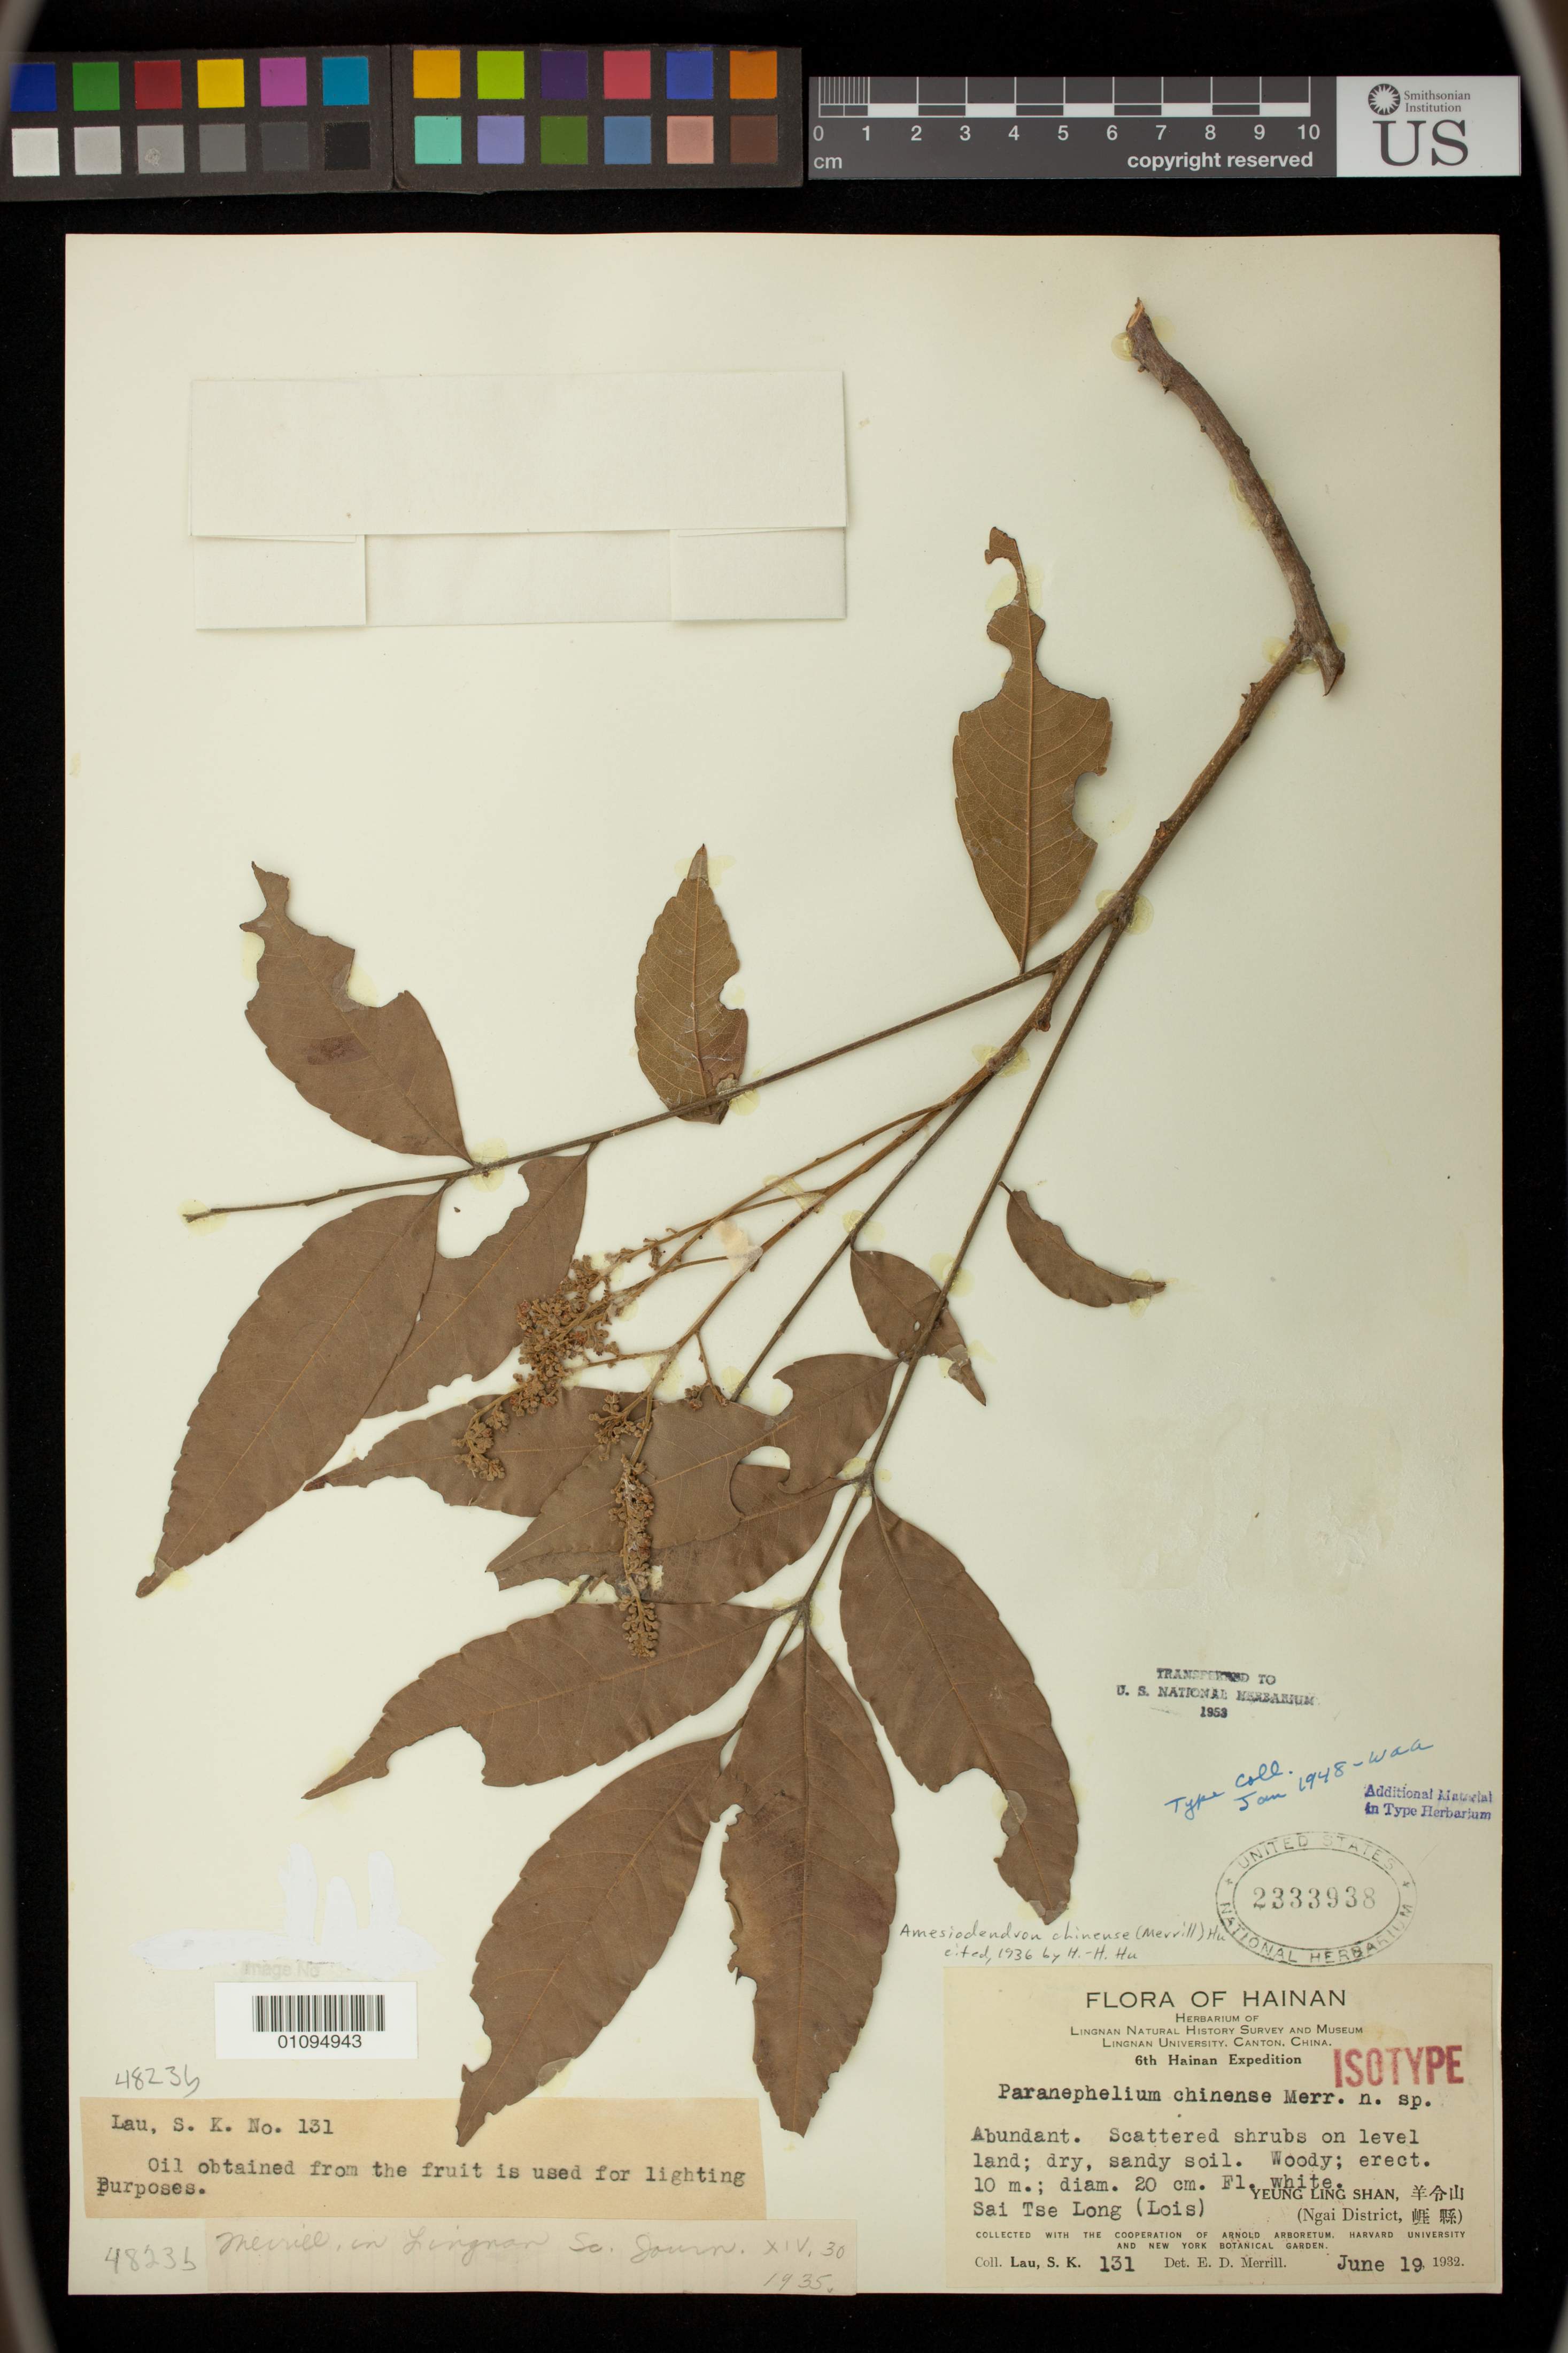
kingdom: Plantae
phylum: Tracheophyta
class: Magnoliopsida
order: Sapindales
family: Sapindaceae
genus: Paranephelium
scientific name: Paranephelium chinense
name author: Merr.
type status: Isotype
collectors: S. K. Lau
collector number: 131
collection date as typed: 19 Jun 1932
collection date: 1932-06-19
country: China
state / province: Hainan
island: Hainan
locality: Yeung Ling Shan.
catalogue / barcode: US 2333938